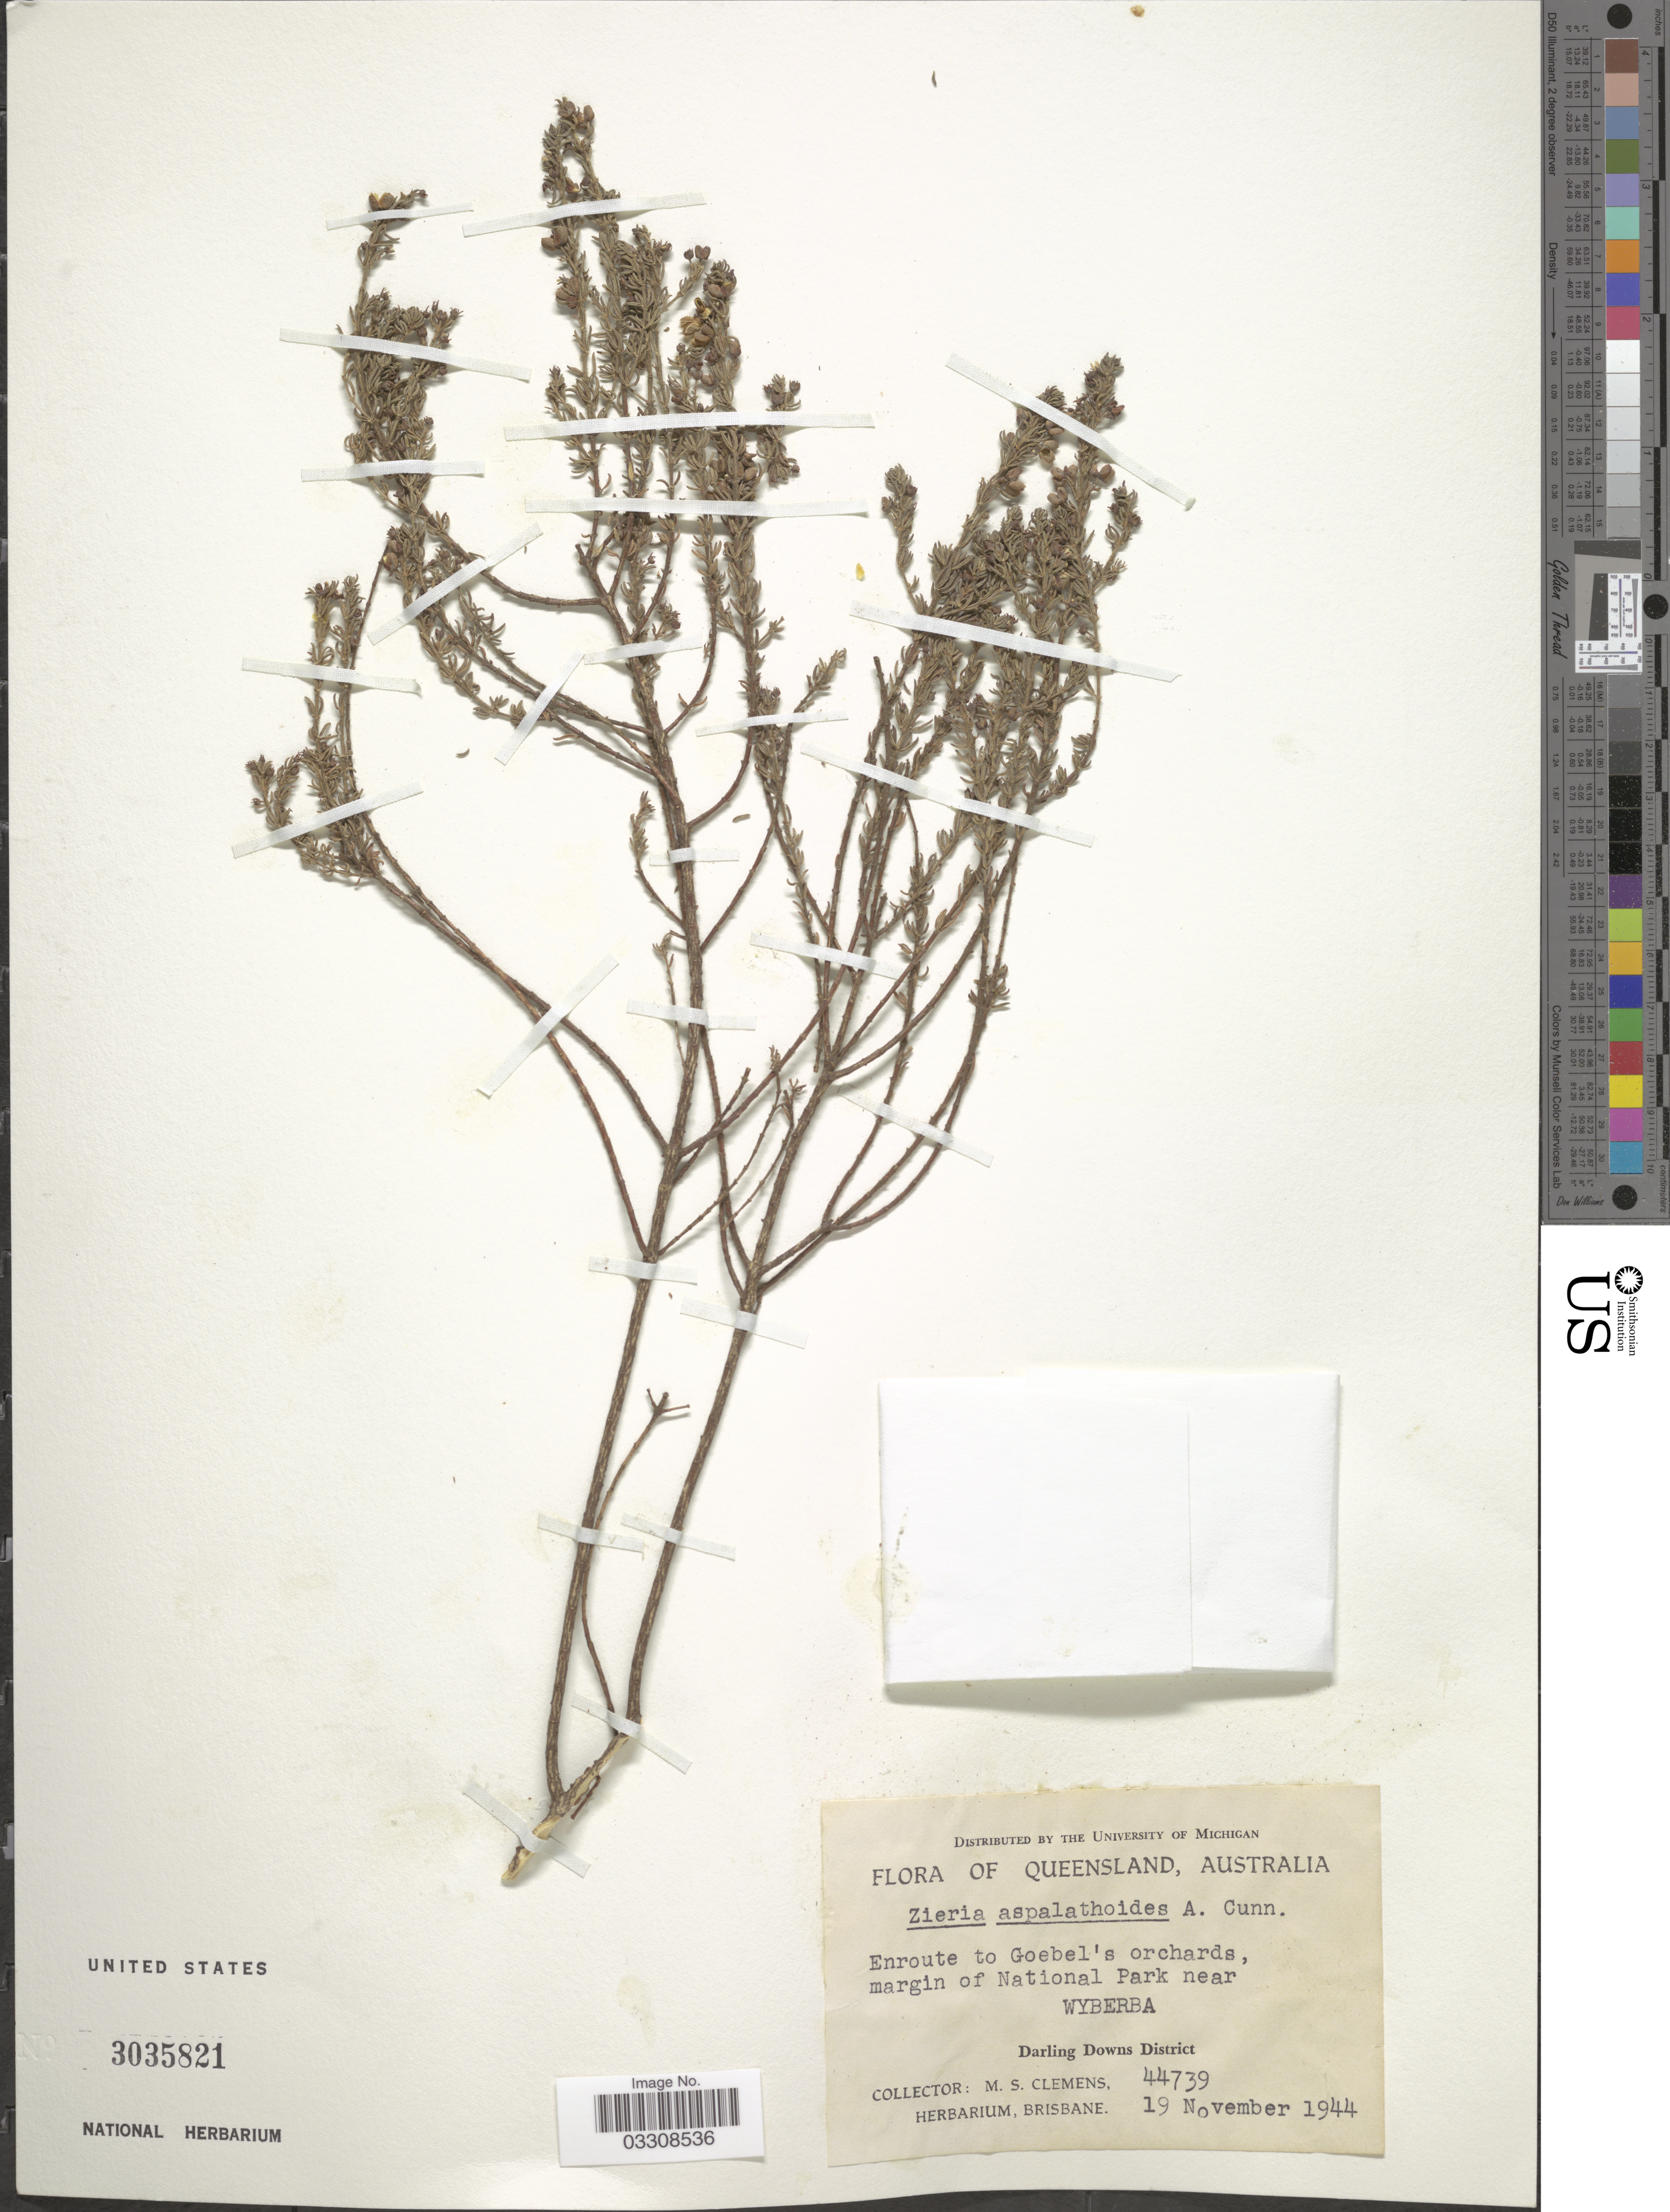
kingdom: Plantae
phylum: Tracheophyta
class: Magnoliopsida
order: Sapindales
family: Rutaceae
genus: Zieria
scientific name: Zieria aspalathoides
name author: A. Cunn. ex Benth.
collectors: M. S. Clemens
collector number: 44739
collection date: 1944-11-19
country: Australia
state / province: Queensland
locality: Enroute to Goebel's orchards, margin of National Park near Wyberba. Darling Downs District.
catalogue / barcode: US 3035821